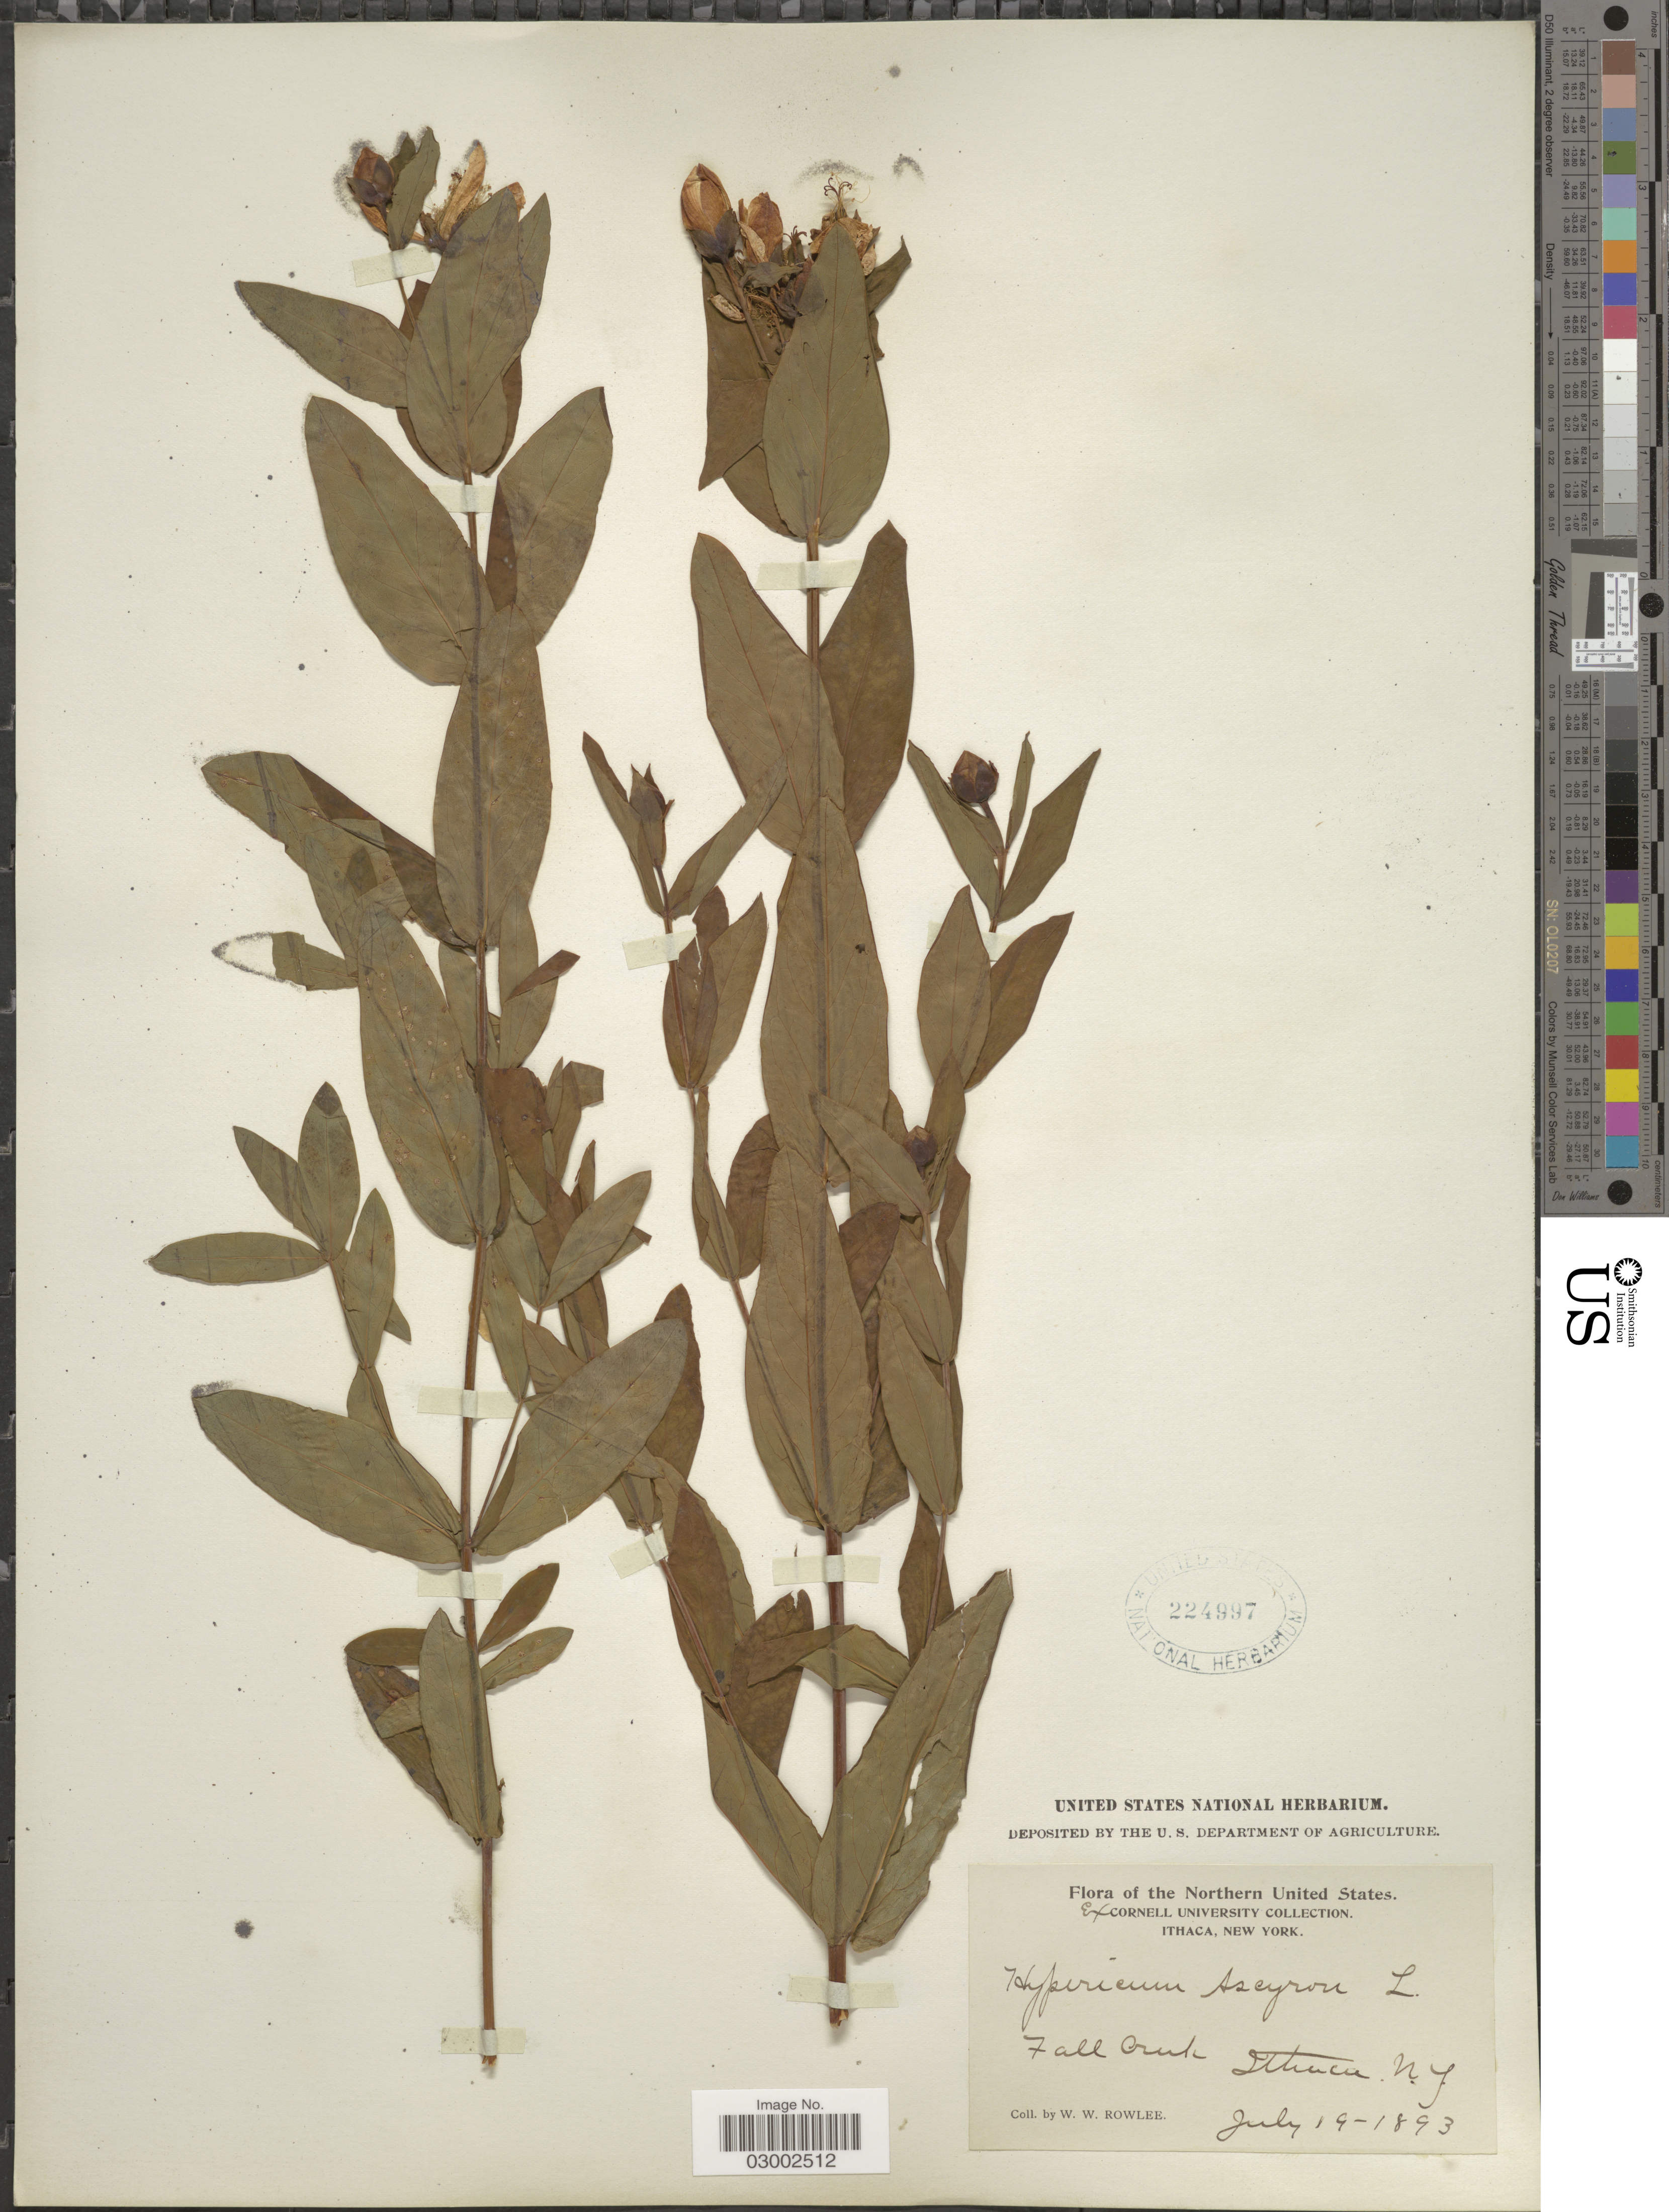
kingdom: Plantae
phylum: Tracheophyta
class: Magnoliopsida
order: Malpighiales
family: Hypericaceae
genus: Hypericum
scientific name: Hypericum ascyron subsp. pyramidatum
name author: (Aiton) N. Robson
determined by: Strong, Mark T., (BOT), Smithsonian Institution - National Museum of Natural History (UNITED STATES)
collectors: W. W. Rowlee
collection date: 1893-07-19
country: United States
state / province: New York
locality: Northern United States. Fall Creek. Ithaca.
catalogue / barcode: US 224997